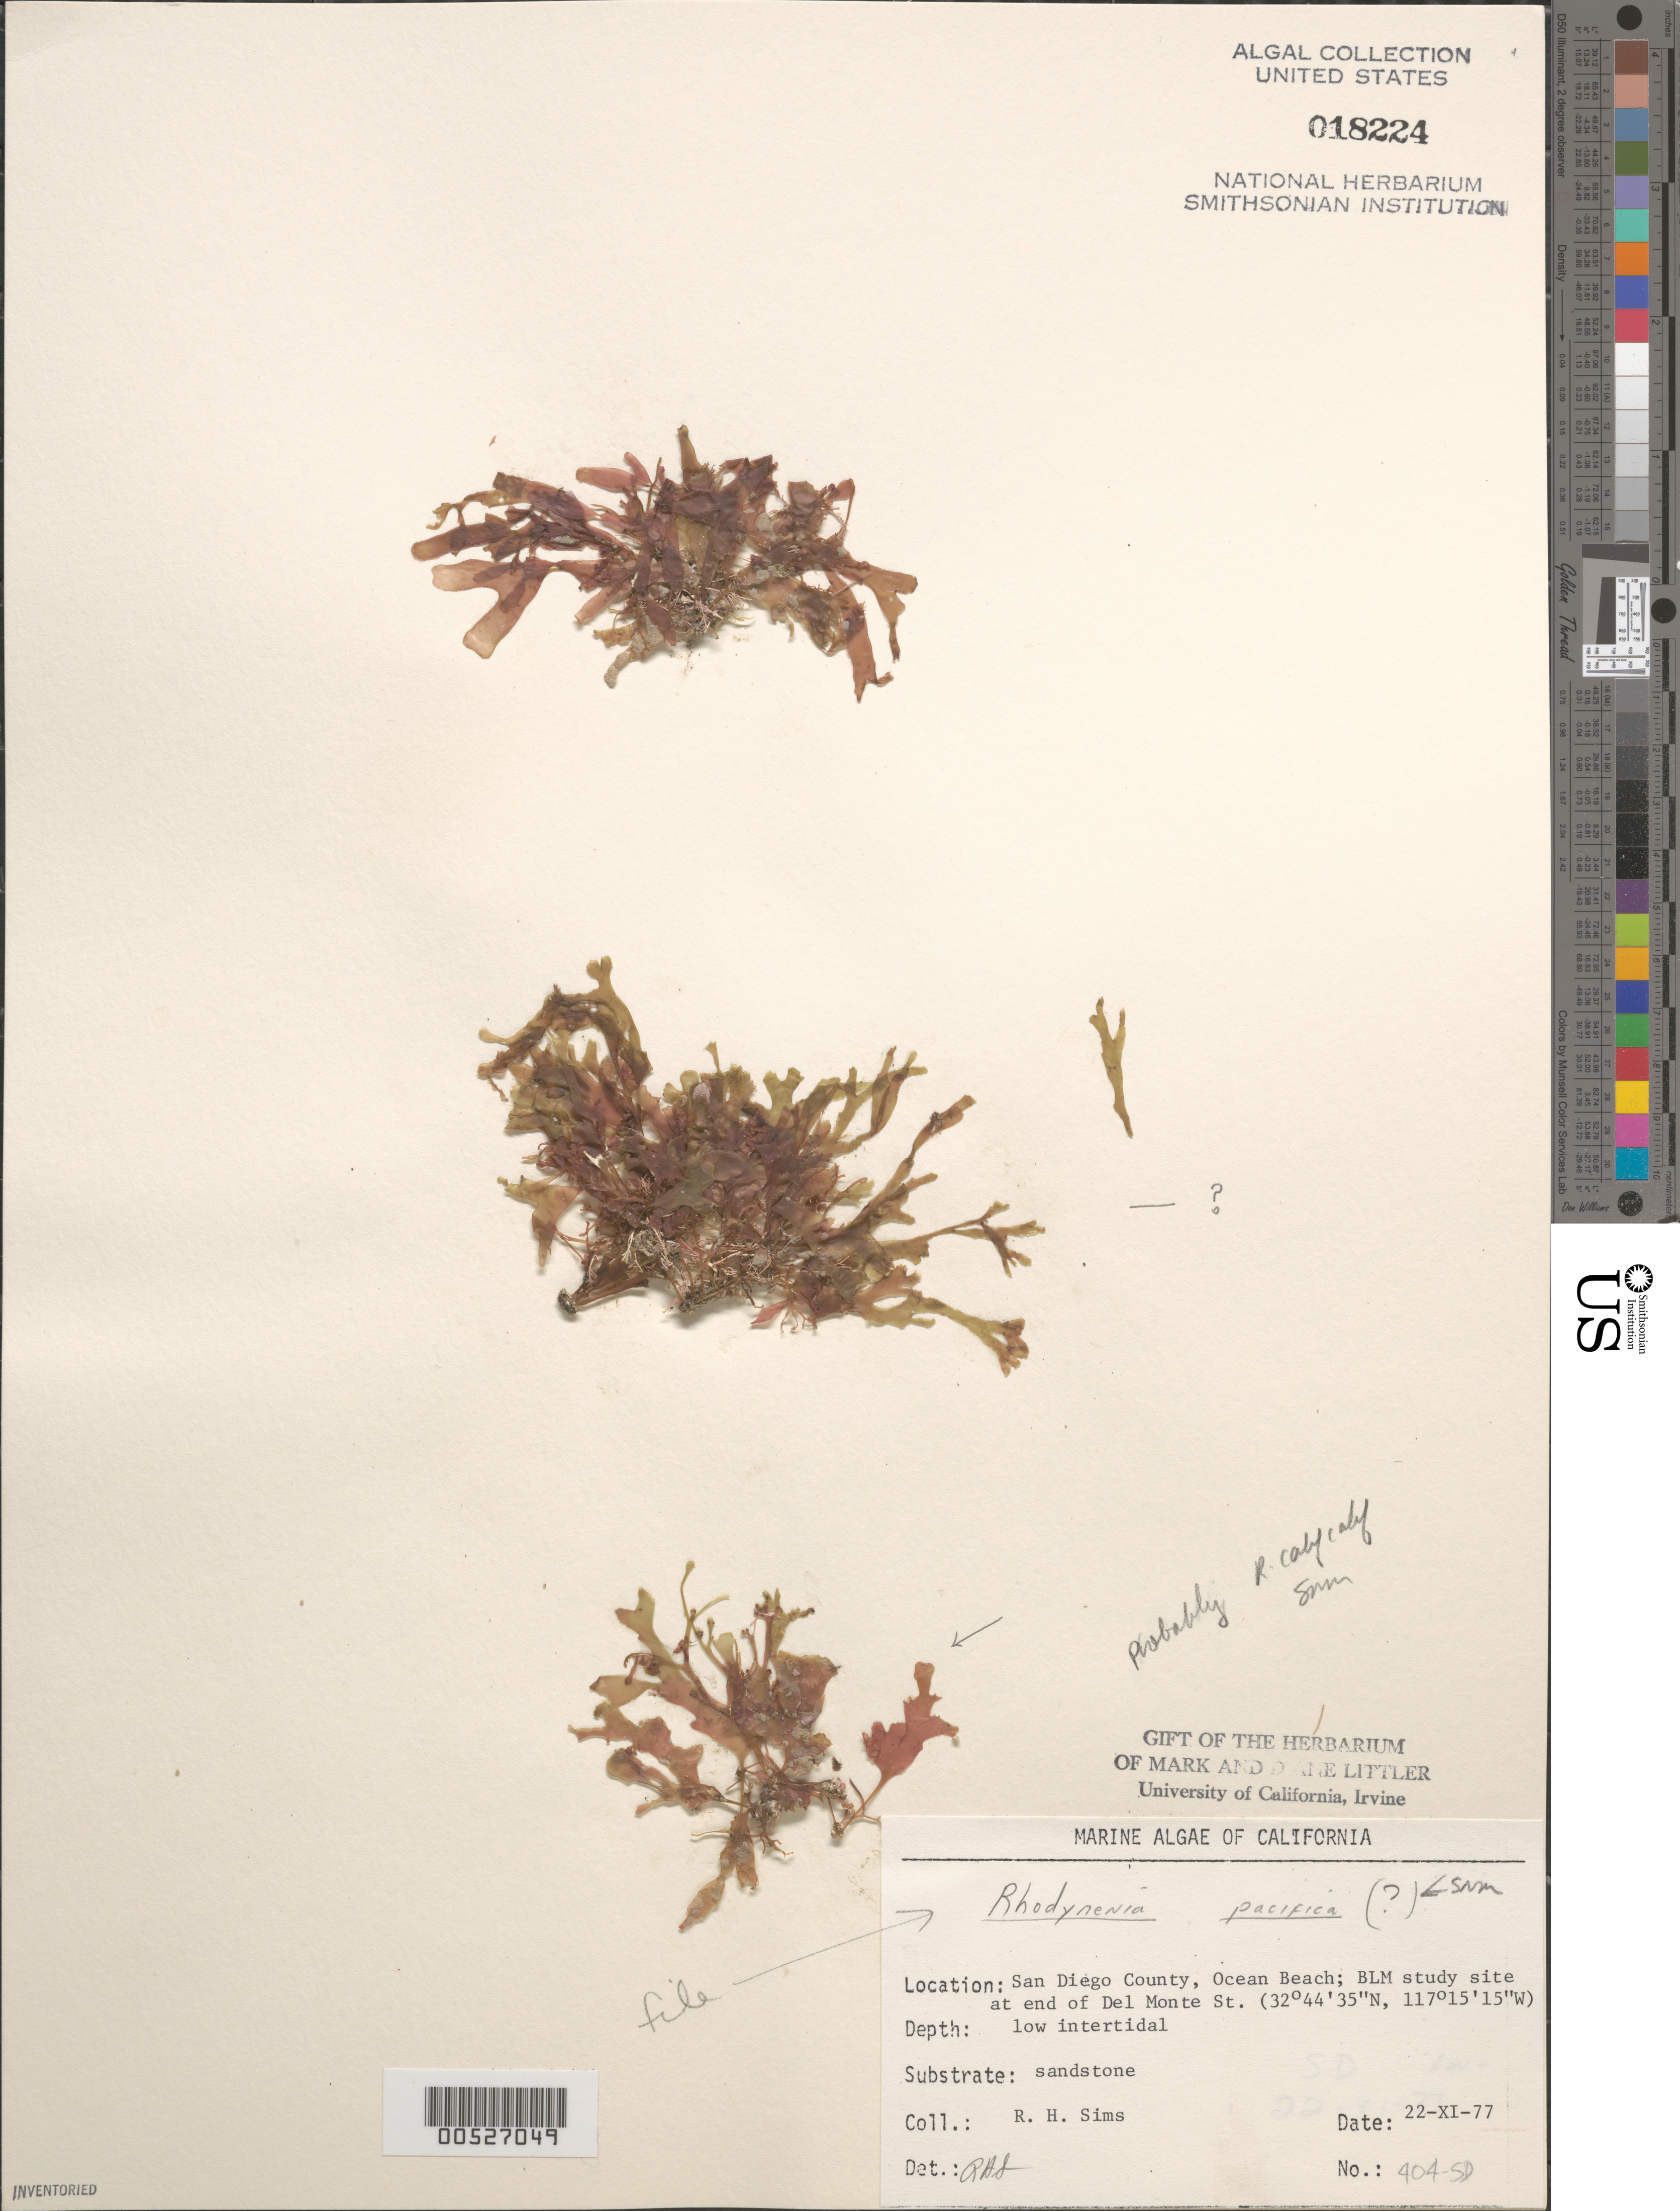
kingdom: Plantae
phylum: Rhodophyta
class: Florideophyceae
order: Rhodymeniales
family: Rhodymeniaceae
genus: Rhodymenia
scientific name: Rhodymenia pacifica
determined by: Sims, Robert H.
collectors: R. H. Sims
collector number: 404-sd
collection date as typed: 22 Nov 1977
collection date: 1977-11-22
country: United States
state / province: California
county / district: San Diego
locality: Ocean Beach, end of Del Monte Street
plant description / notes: BLM-SOCALBIGHT Rocky Intertidal Survey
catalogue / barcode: US 18224